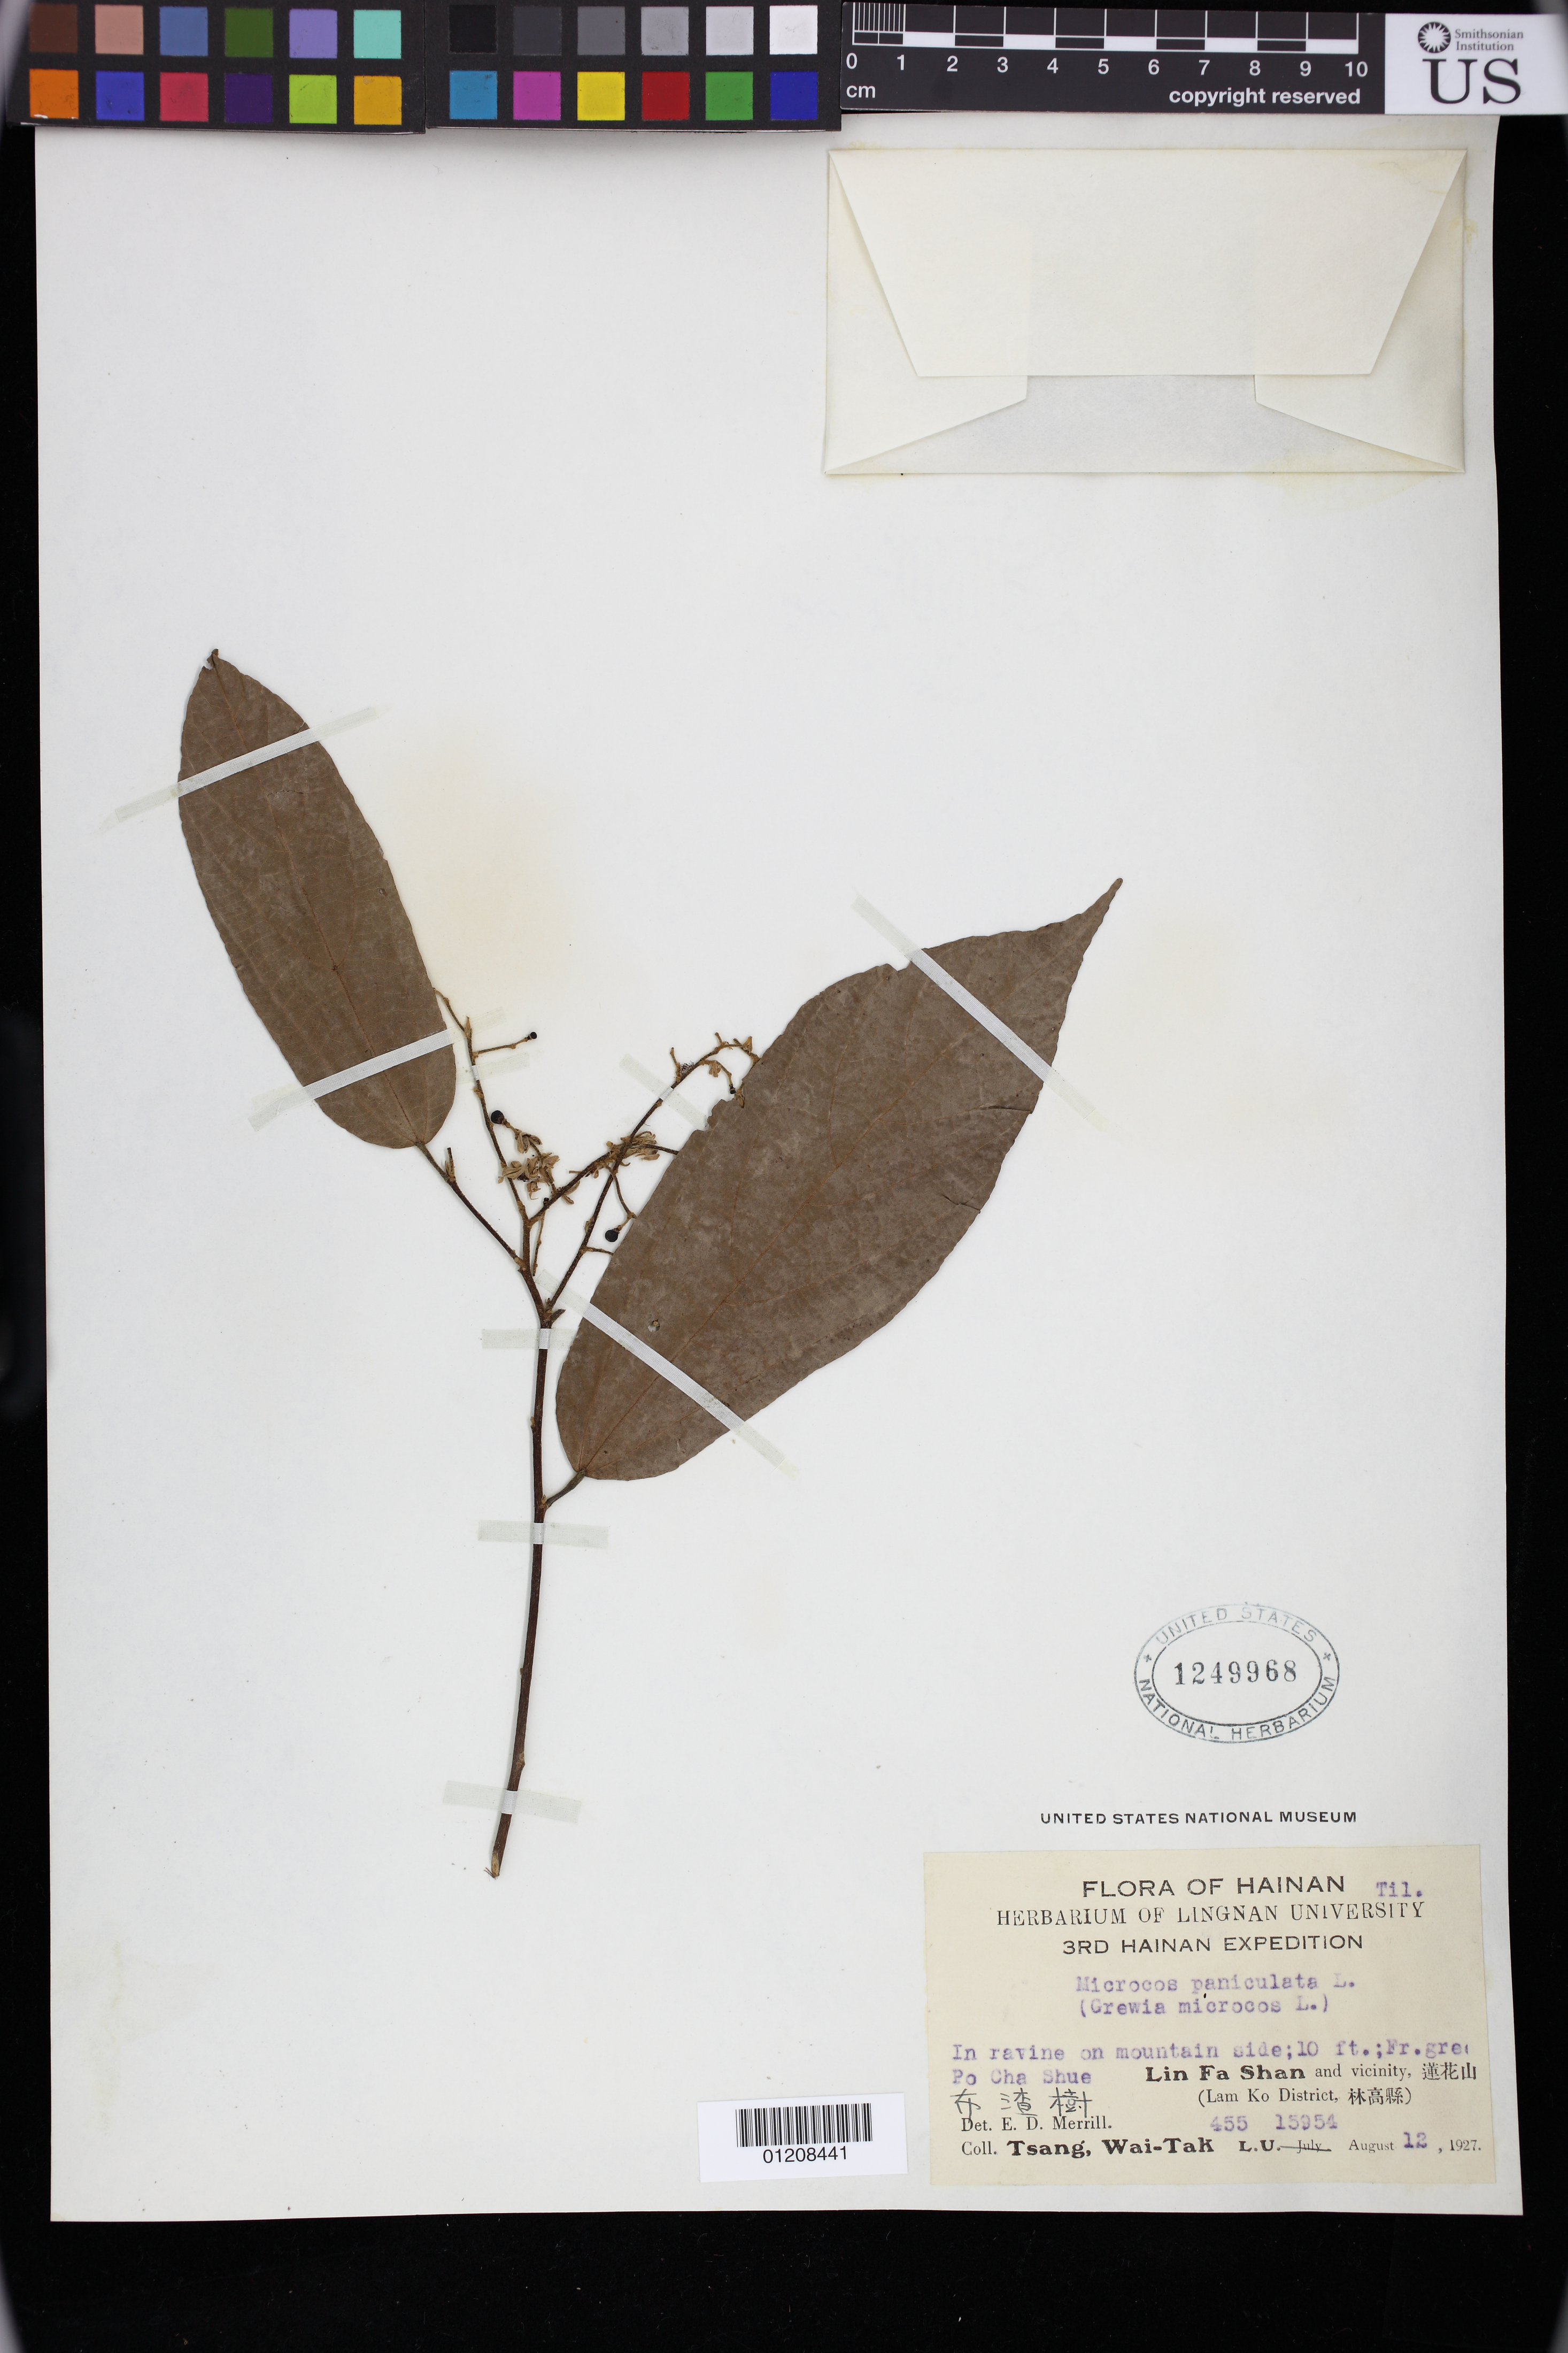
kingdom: Plantae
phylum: Tracheophyta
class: Magnoliopsida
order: Malvales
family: Malvaceae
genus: Microcos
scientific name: Microcos paniculata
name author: L.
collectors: W. T. Tsang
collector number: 455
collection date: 1927-08-12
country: China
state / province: Hong Kong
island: Lantau Island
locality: Lin Fa Shan and vicinity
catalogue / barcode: US 1249968